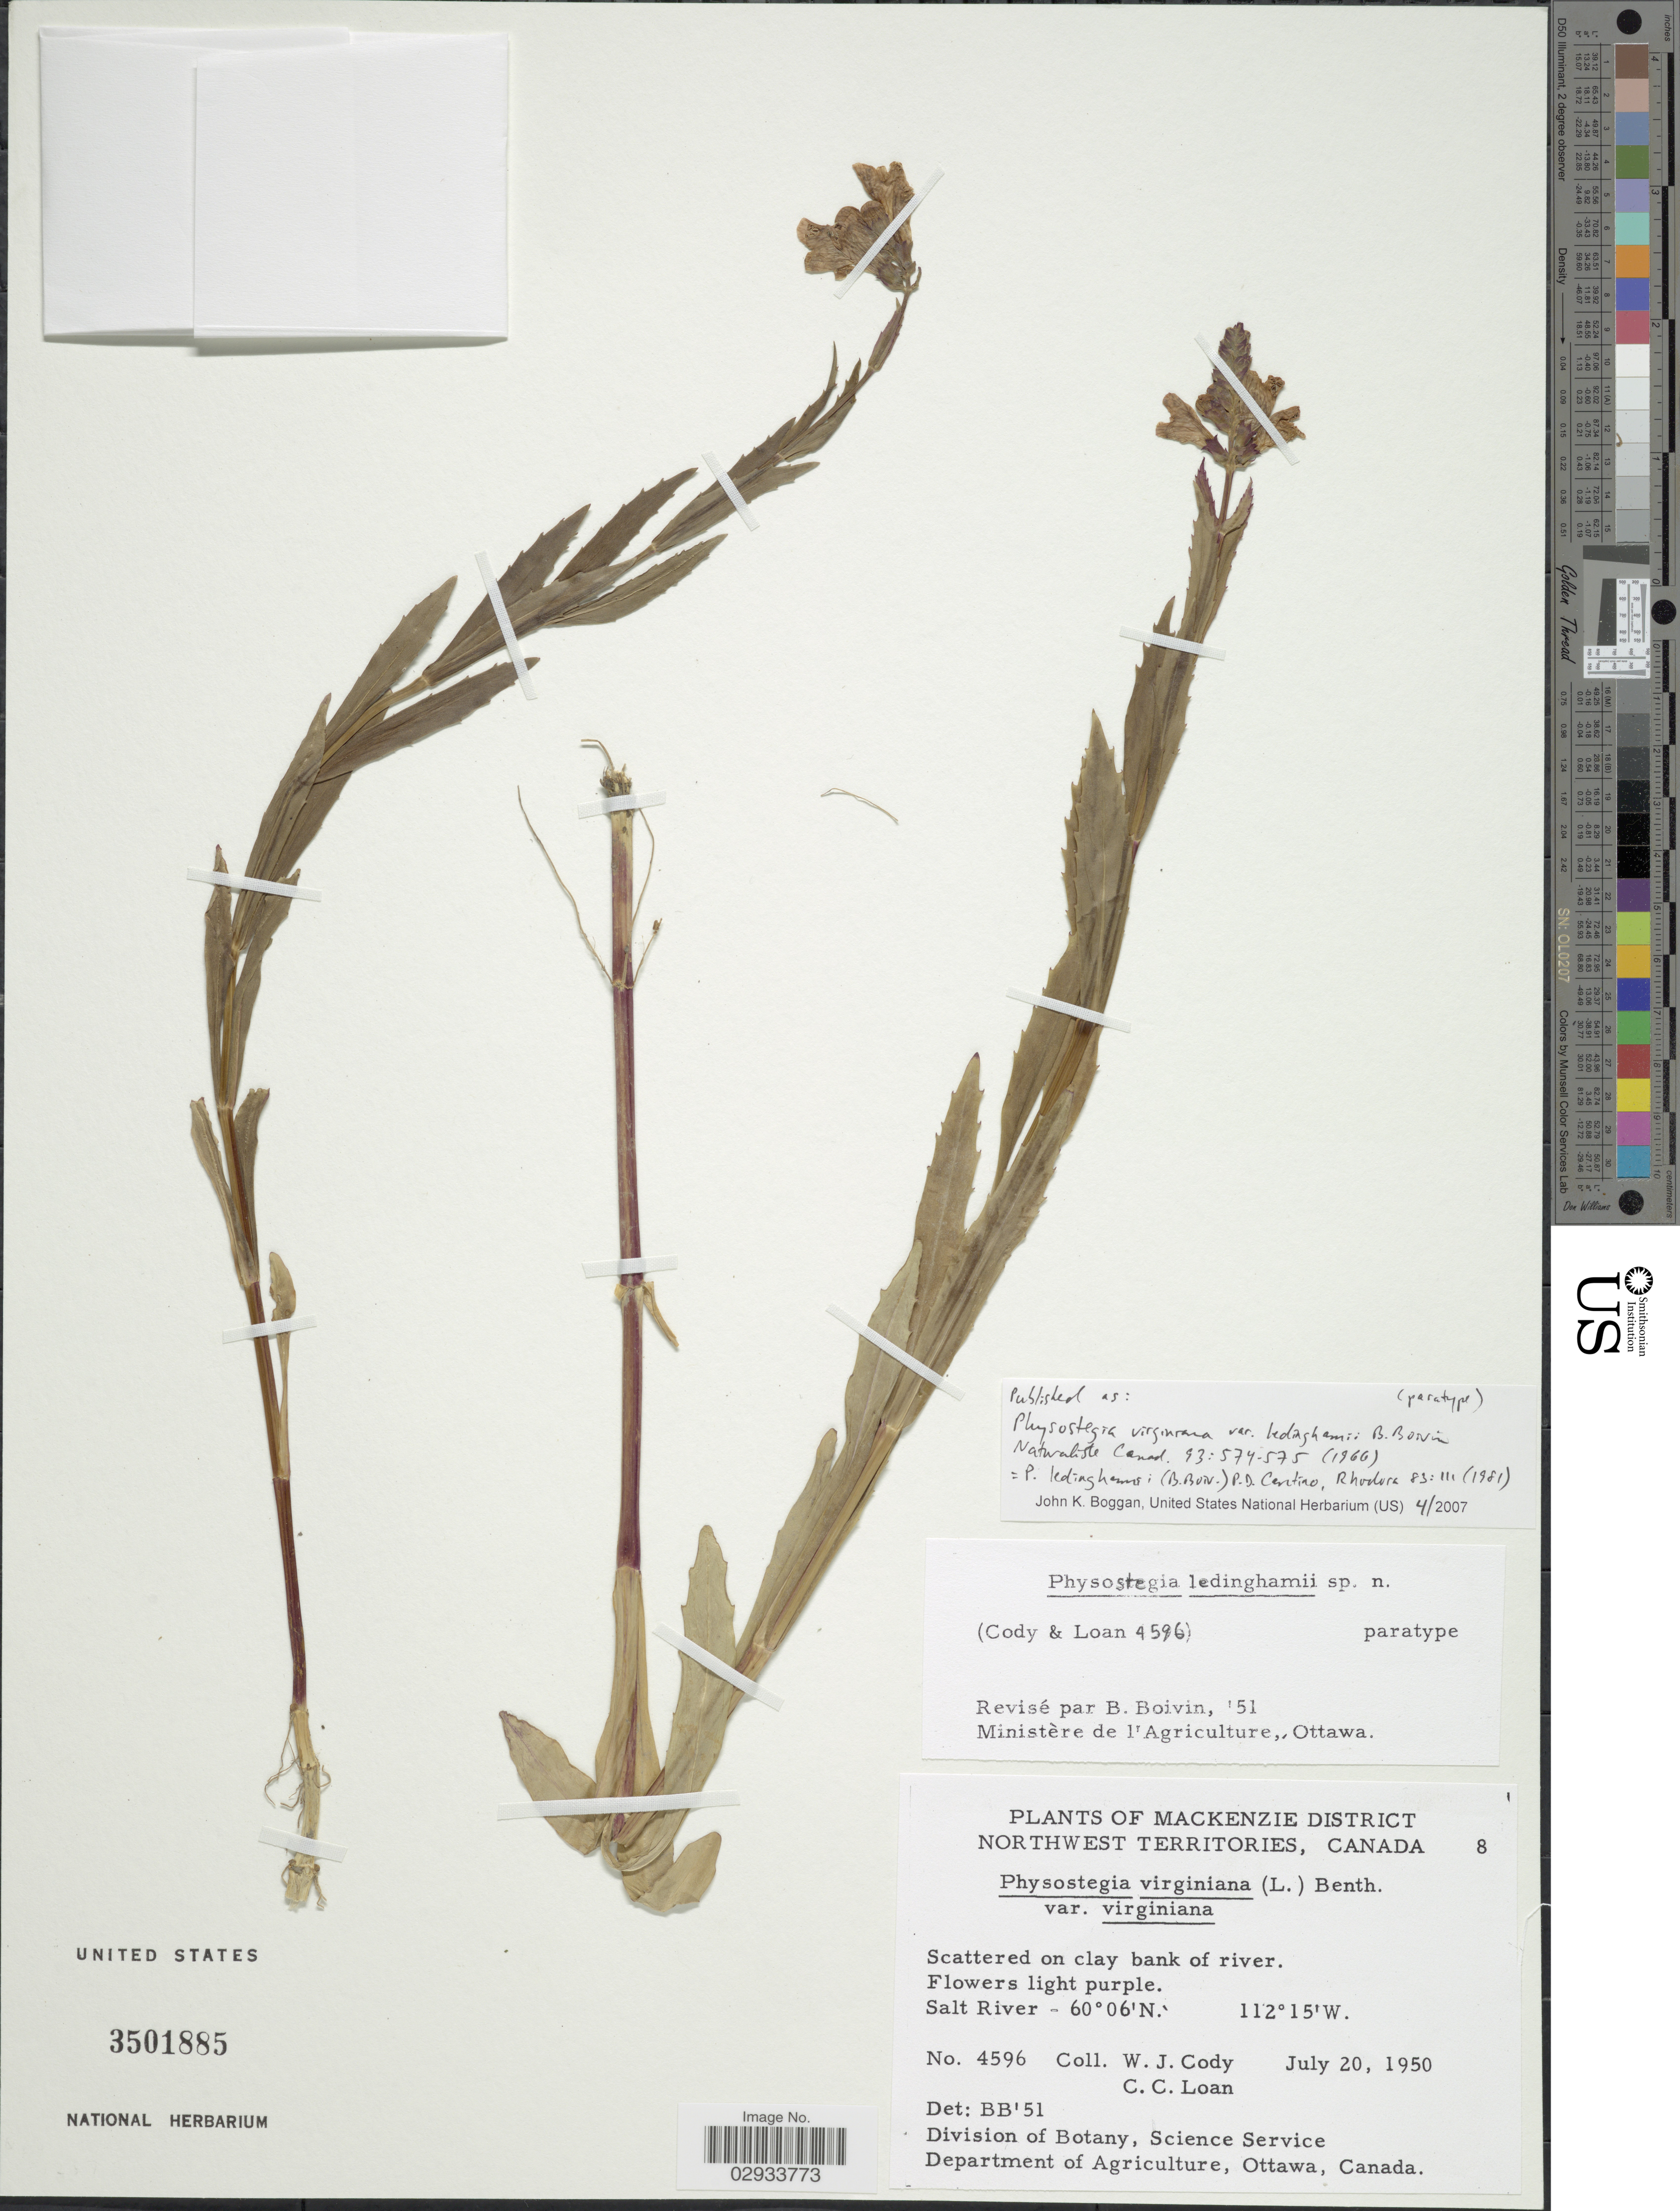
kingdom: Plantae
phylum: Tracheophyta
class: Magnoliopsida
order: Lamiales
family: Lamiaceae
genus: Physostegia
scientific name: Physostegia ledinghamii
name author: (B. Boivin) P.D. Cantino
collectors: W. Cody & C. Loan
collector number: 4596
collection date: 1950-07-20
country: Canada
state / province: Northwest Territories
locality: Mackenzie District, Northwest Territories, Canada, Scattered on clay bank of river, Salt River.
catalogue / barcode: US 3501885